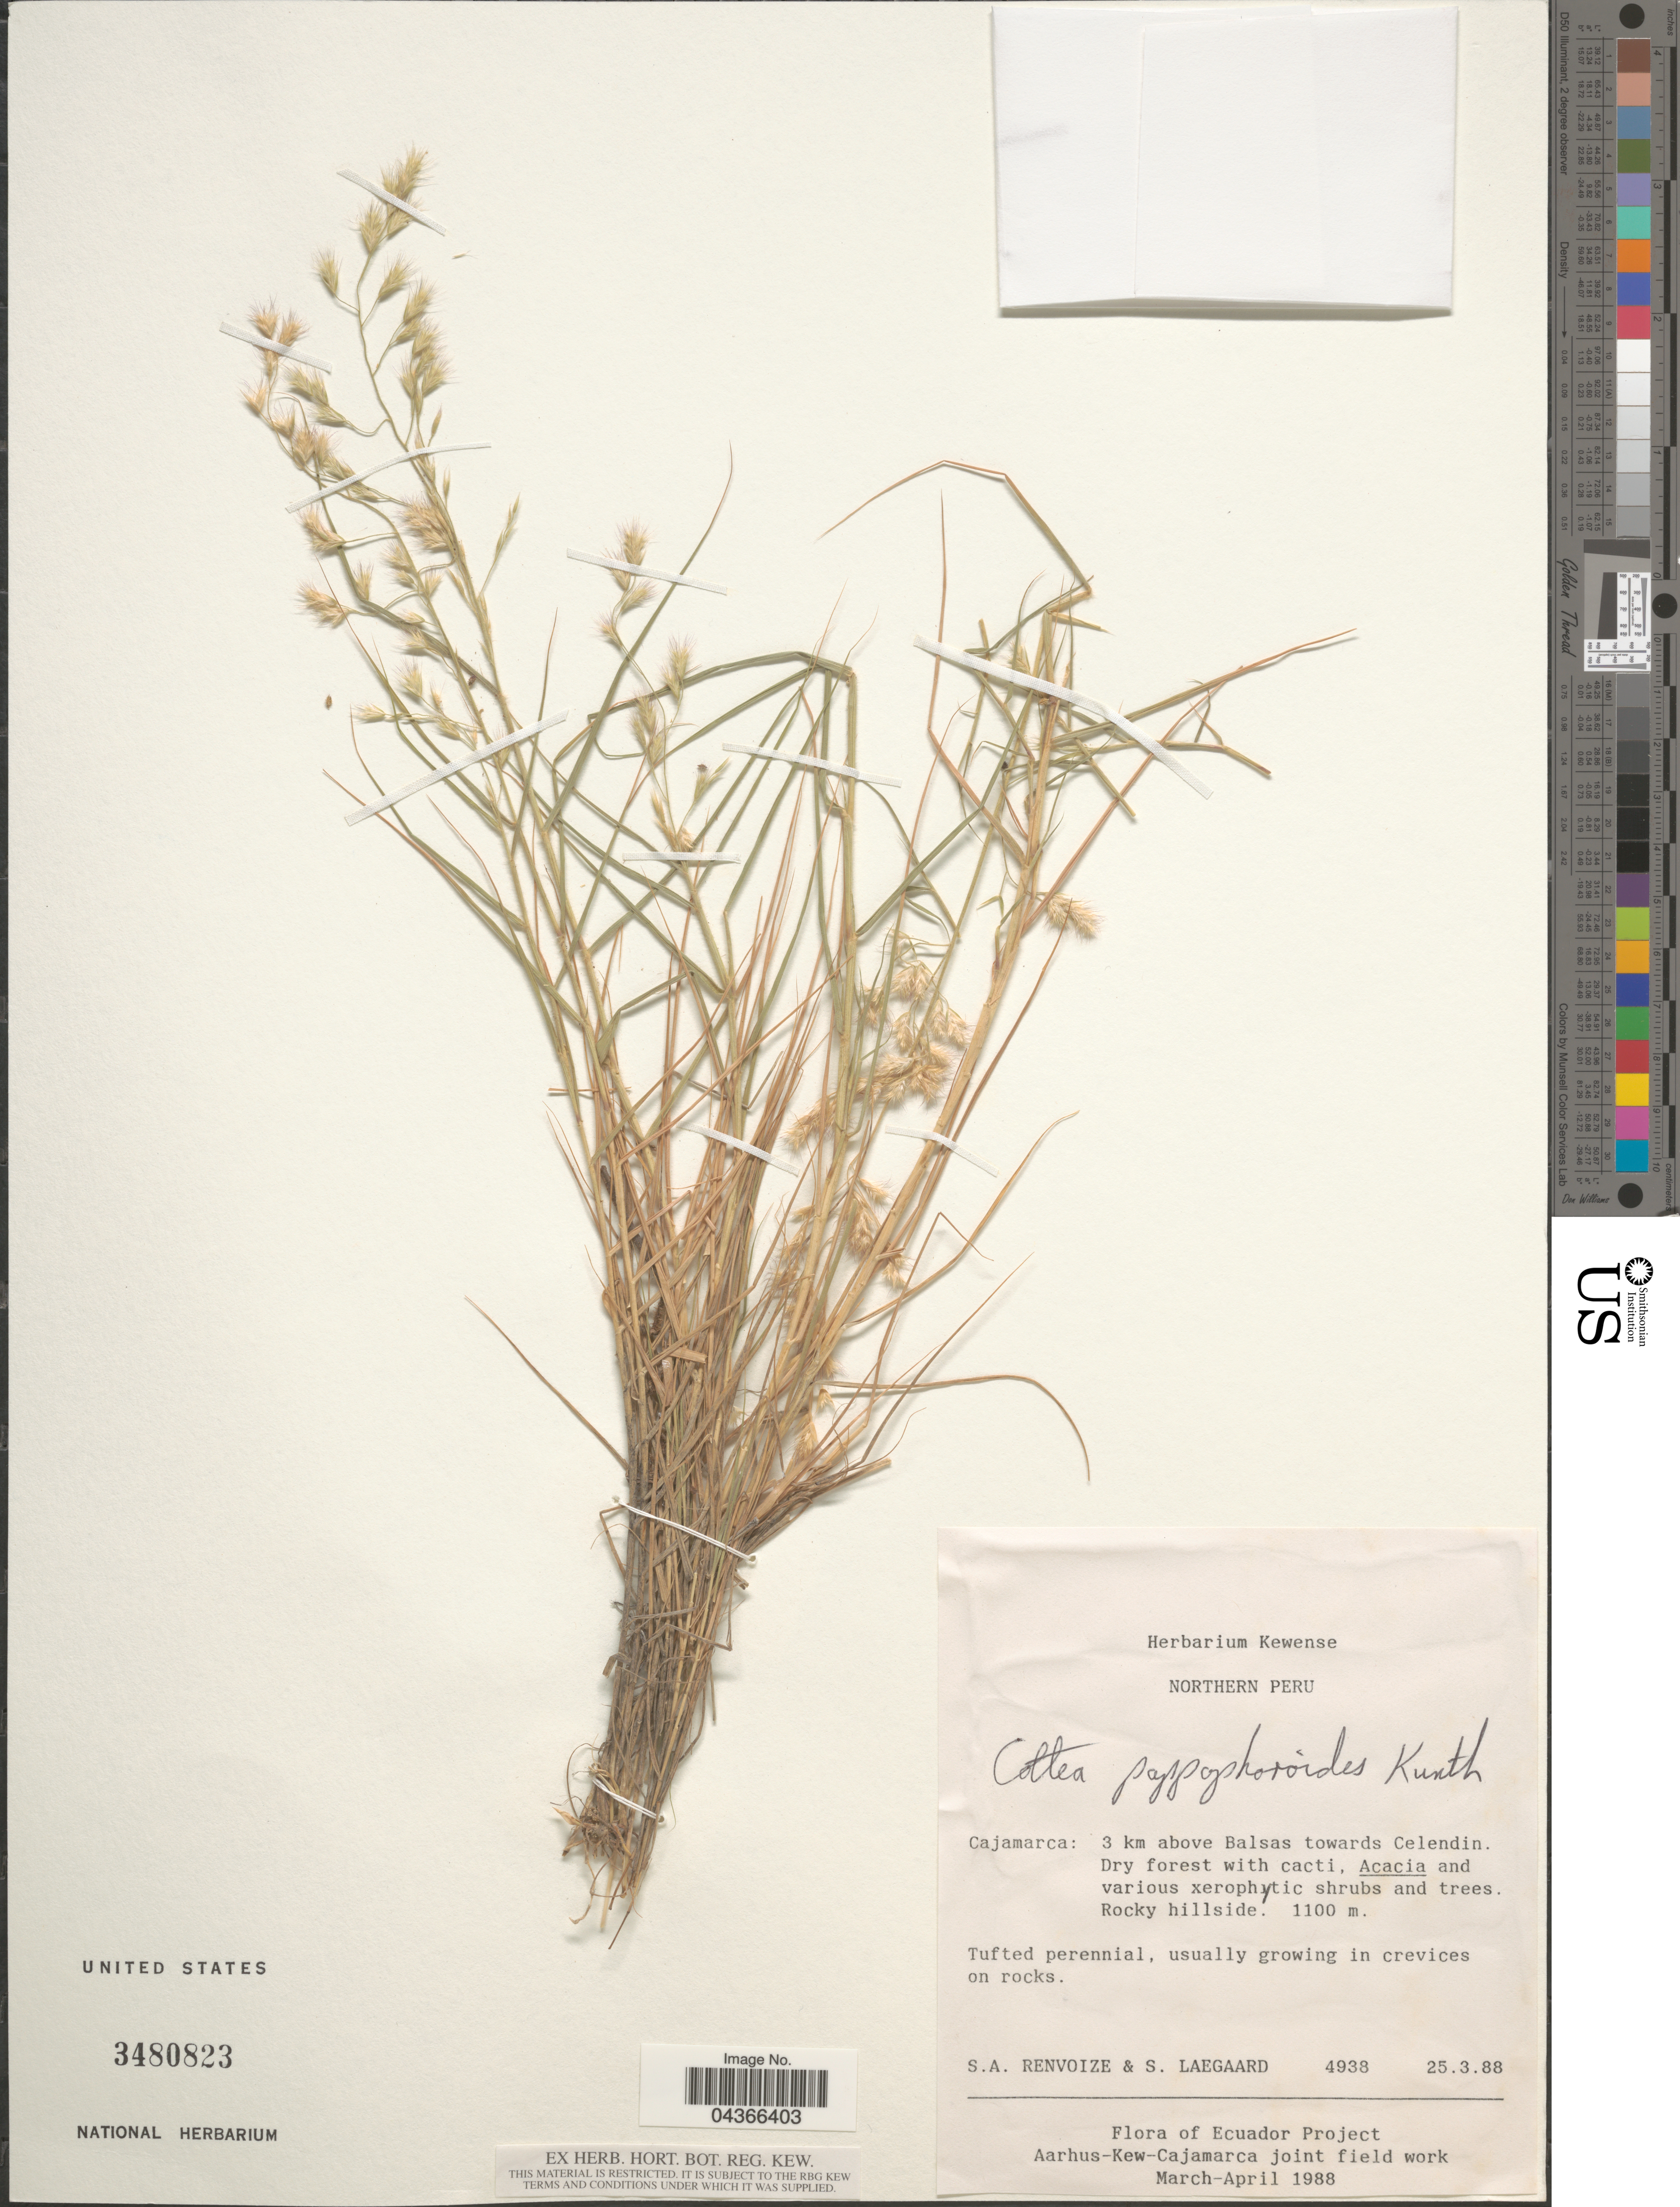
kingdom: Plantae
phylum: Tracheophyta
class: Liliopsida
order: Poales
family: Poaceae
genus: Cottea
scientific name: Cottea pappophoroides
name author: Kunth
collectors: S. A. Renvoize & S. Lægaard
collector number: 4938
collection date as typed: Transcribed d/m/y: 25/3/88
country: Peru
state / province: Cajamarca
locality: Northern Peru. 3 km above Balsas towards Celendin. In crevices on rocks.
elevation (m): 1100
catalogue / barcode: US 3480823